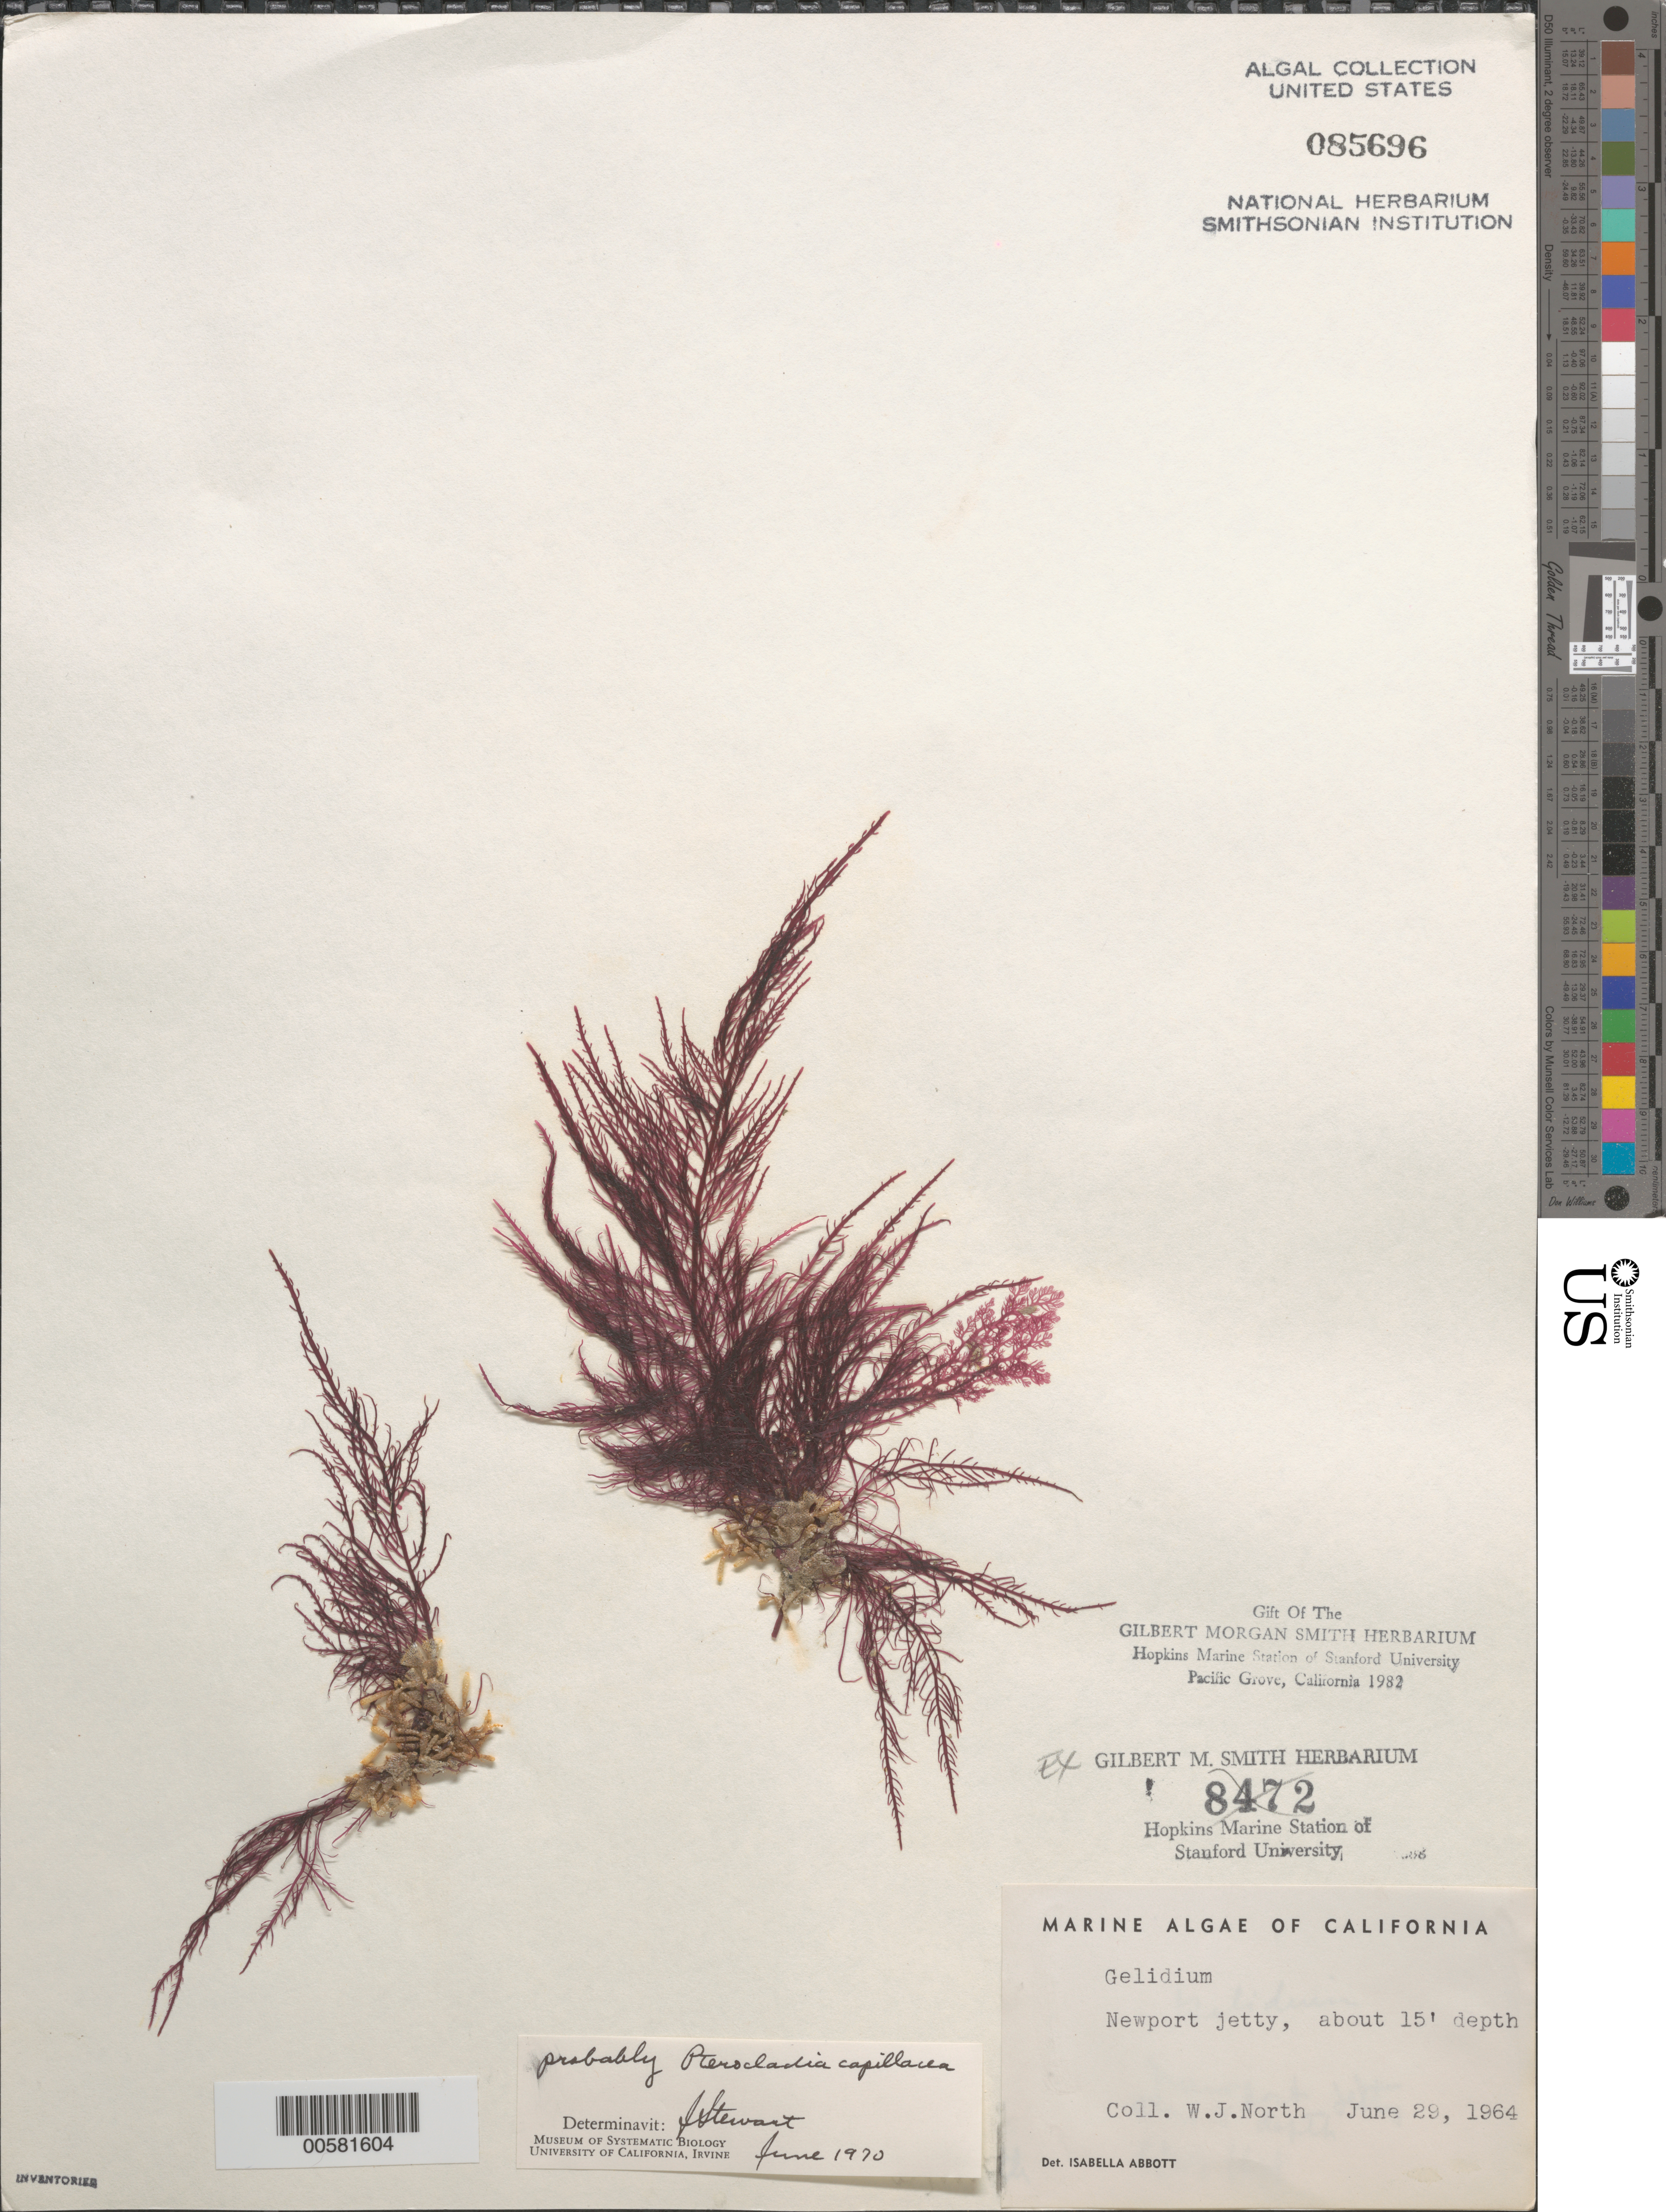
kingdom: Plantae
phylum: Rhodophyta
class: Florideophyceae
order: Gelidiales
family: Pterocladiaceae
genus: Pterocladiella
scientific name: Pterocladiella capillacea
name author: (S.G. Gmel.) Santelices & Hommers.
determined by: Algae name updating Project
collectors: W. North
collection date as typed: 29 Jun 1964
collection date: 1964-06-29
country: United States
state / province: California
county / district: Orange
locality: Newport jetty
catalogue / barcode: US 85696